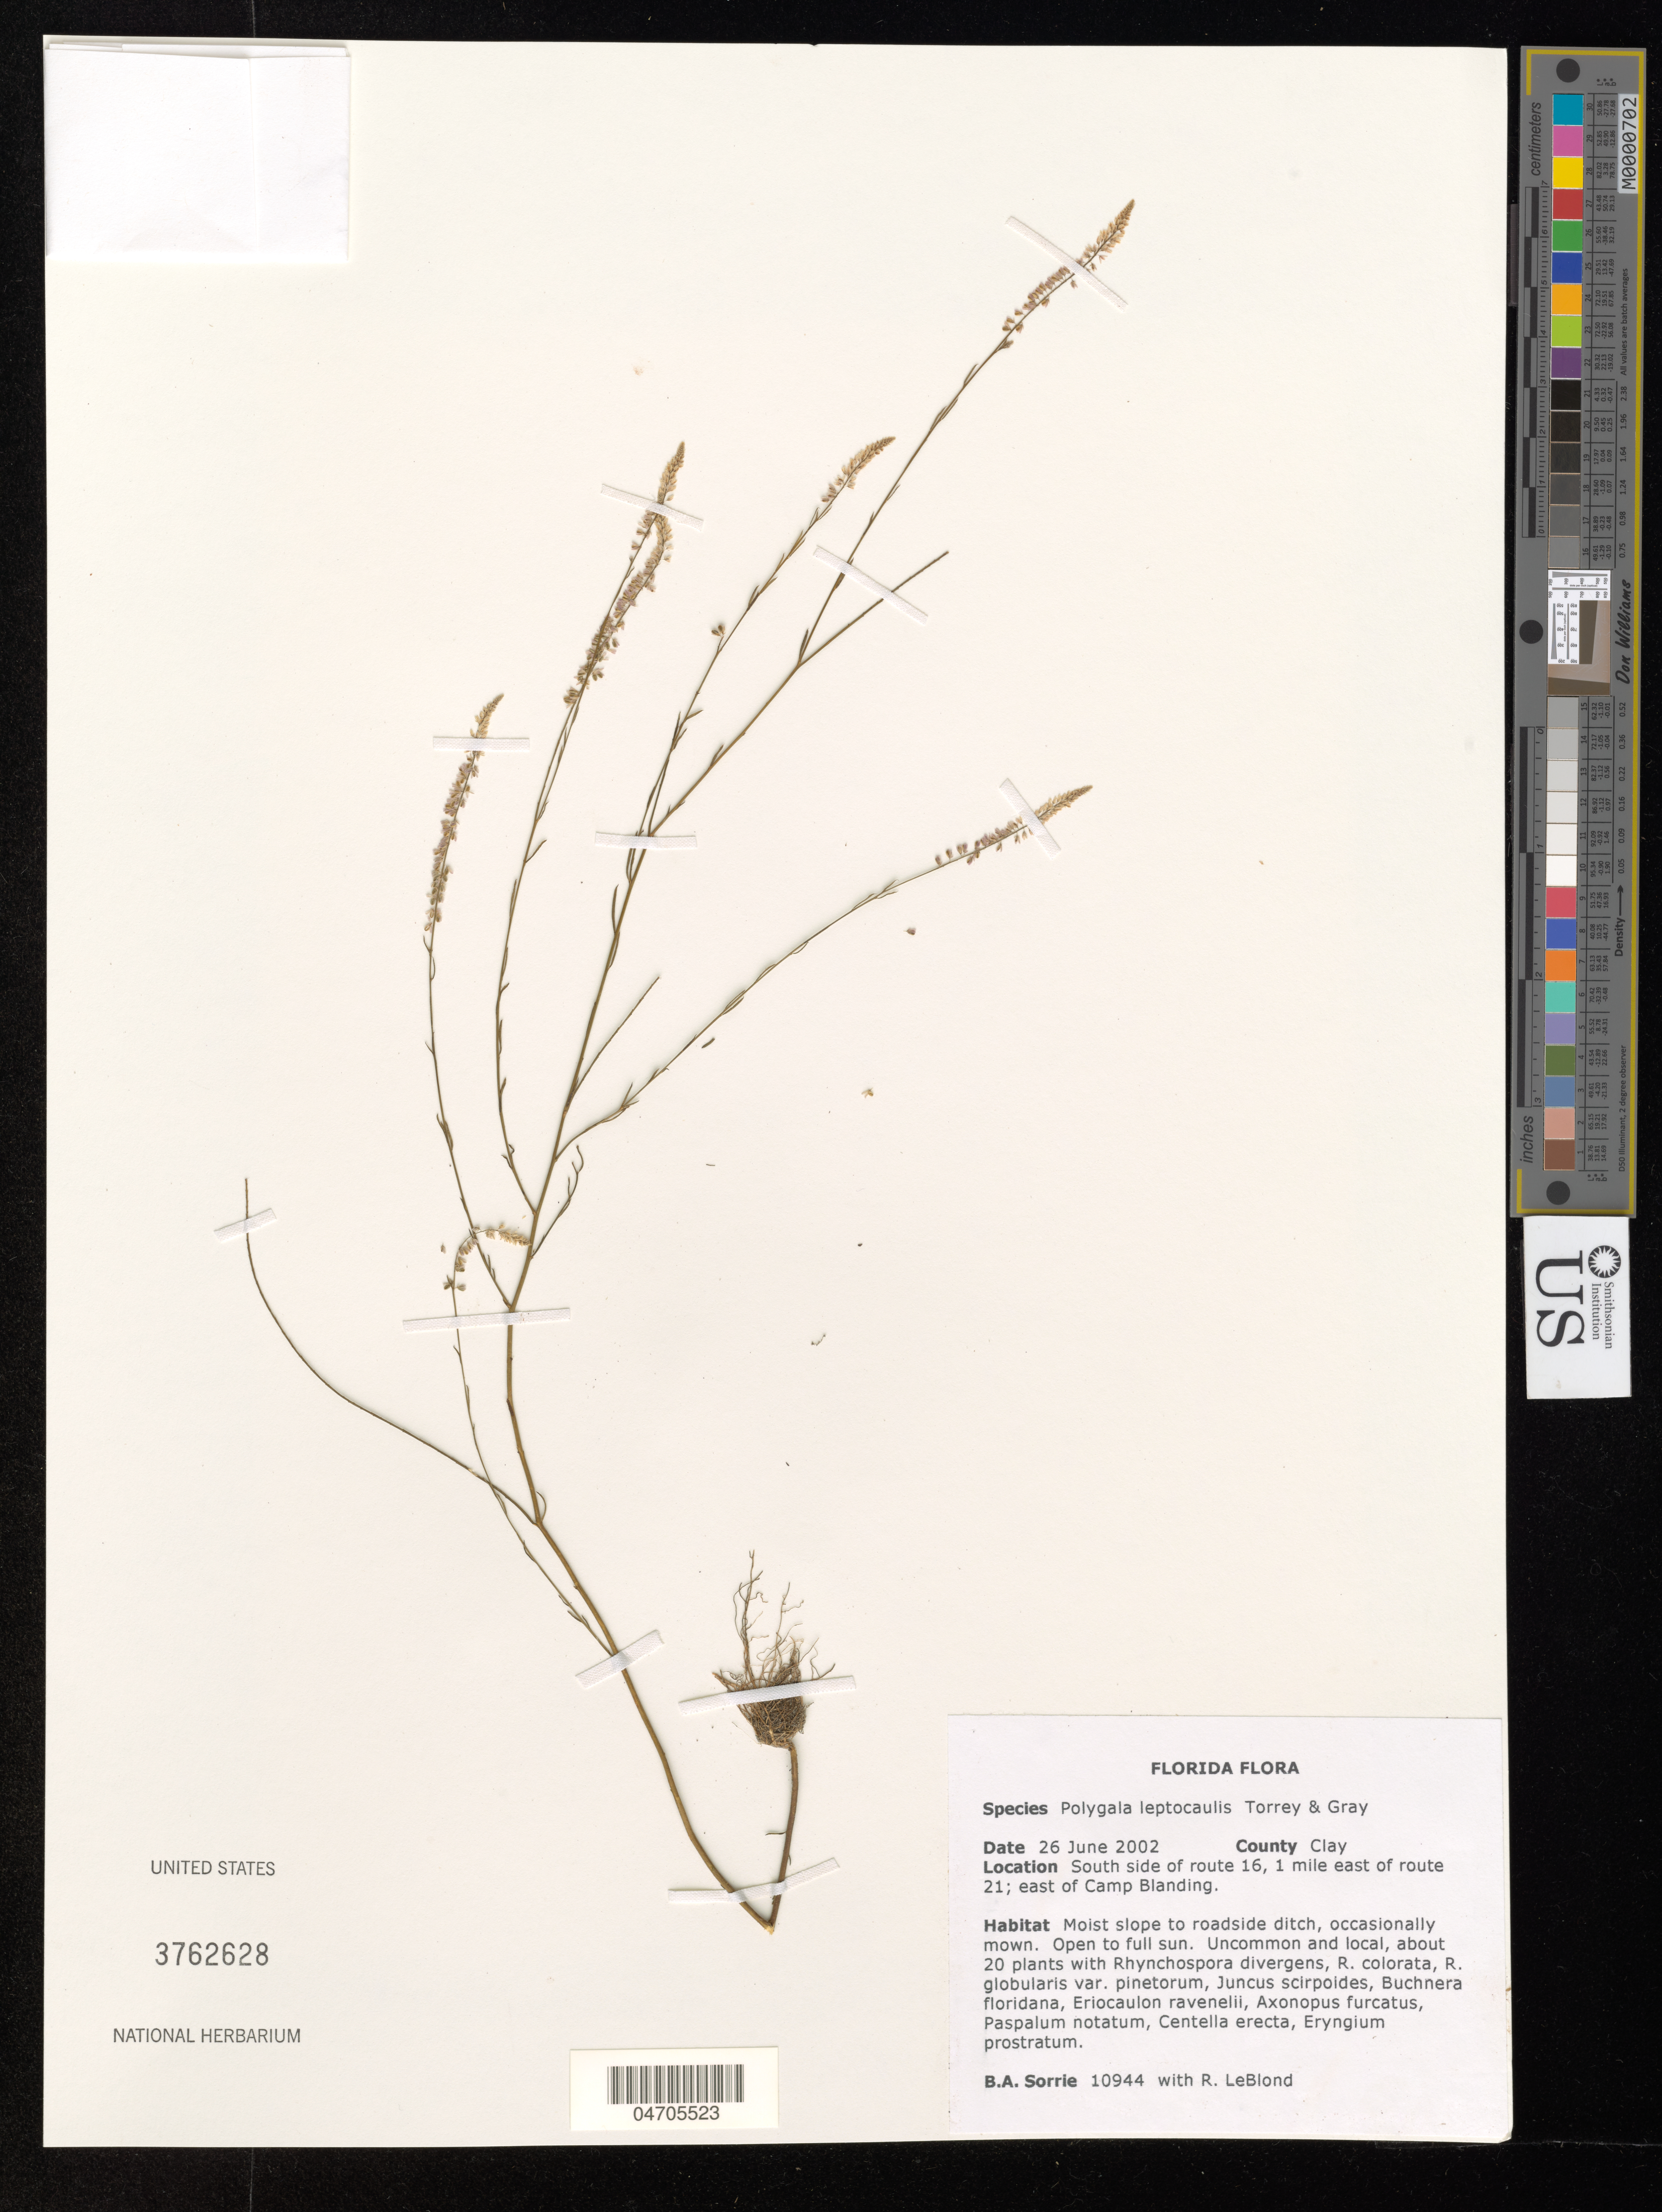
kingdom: Plantae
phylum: Tracheophyta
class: Magnoliopsida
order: Fabales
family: Polygalaceae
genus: Polygala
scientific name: Polygala leptocaulis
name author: Torr. & A. Gray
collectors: B. Sorrie & R. J. LeBlond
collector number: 10944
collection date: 2002-06-26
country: United States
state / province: Florida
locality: County Clay. South side of route 16, 1 mile east of route 21; east of Camp Blanding.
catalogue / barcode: US 3762628